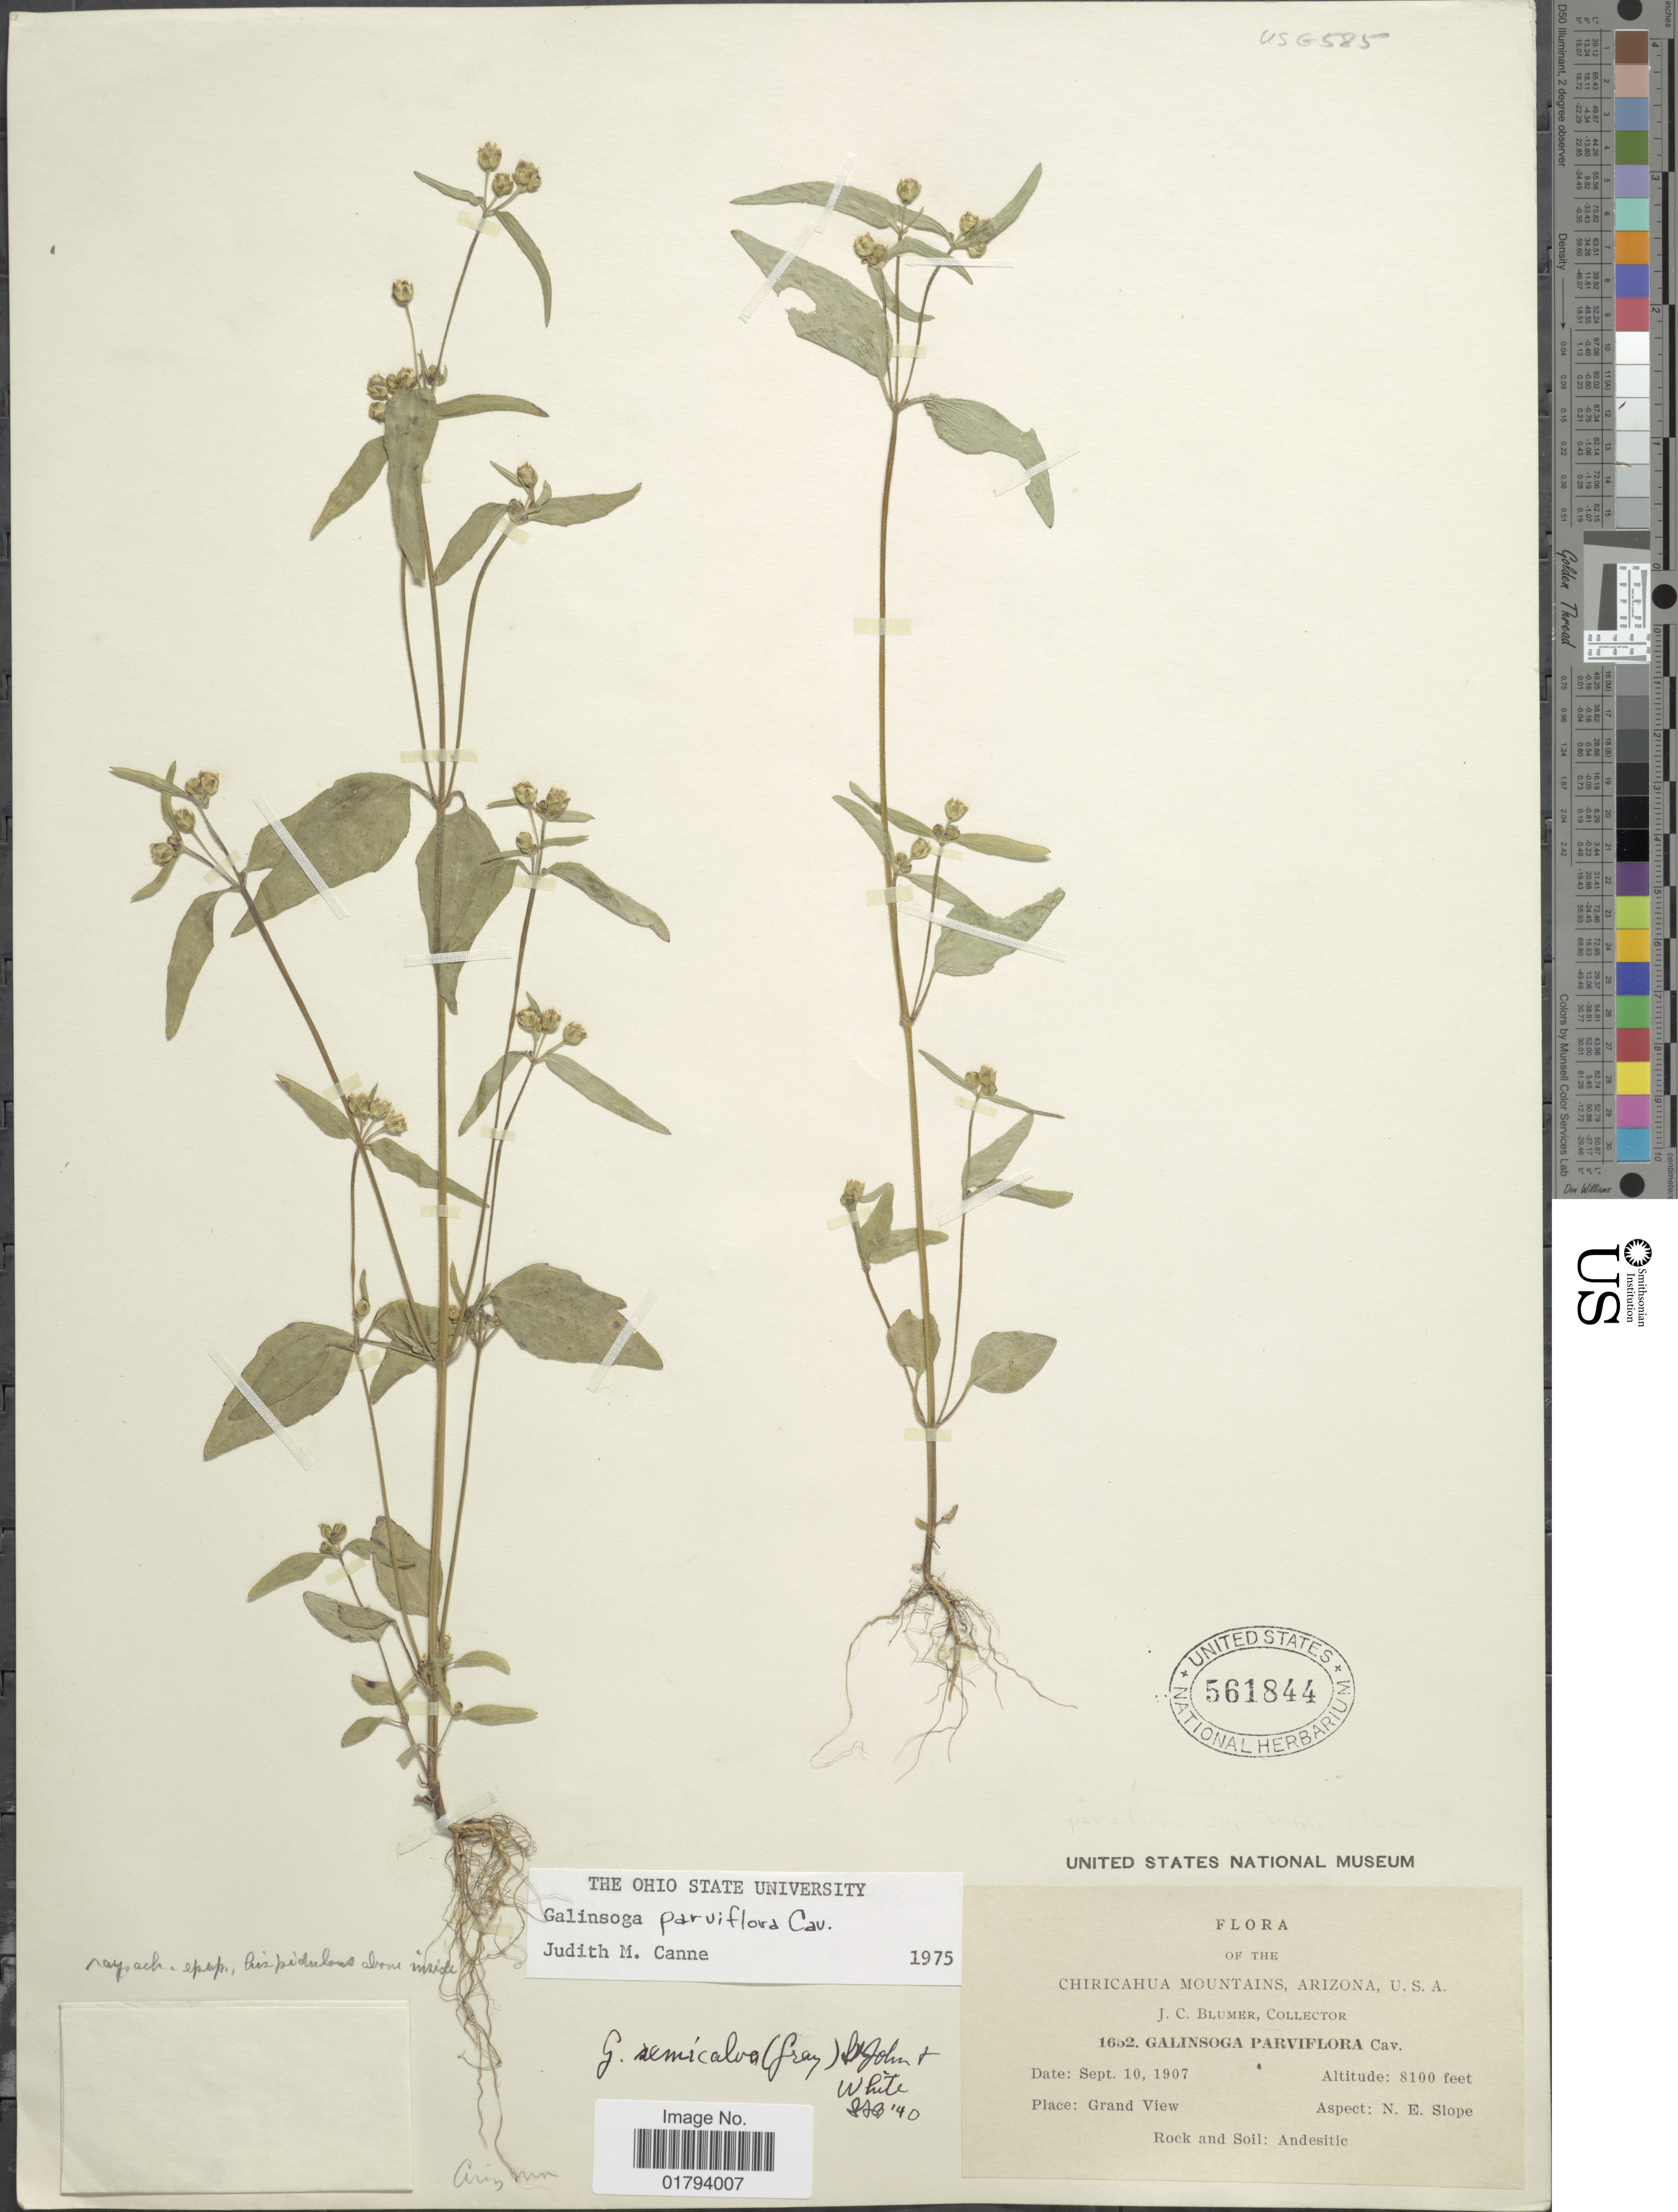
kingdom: Plantae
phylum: Tracheophyta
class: Magnoliopsida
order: Asterales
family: Asteraceae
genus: Galinsoga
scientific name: Galinsoga parviflora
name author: Cav.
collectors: J. C. Blumer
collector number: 1652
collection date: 1907-09-10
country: United States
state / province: Arizona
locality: Chiricahua Mountains, Grand view, N.E. slope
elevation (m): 2469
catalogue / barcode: US 561844